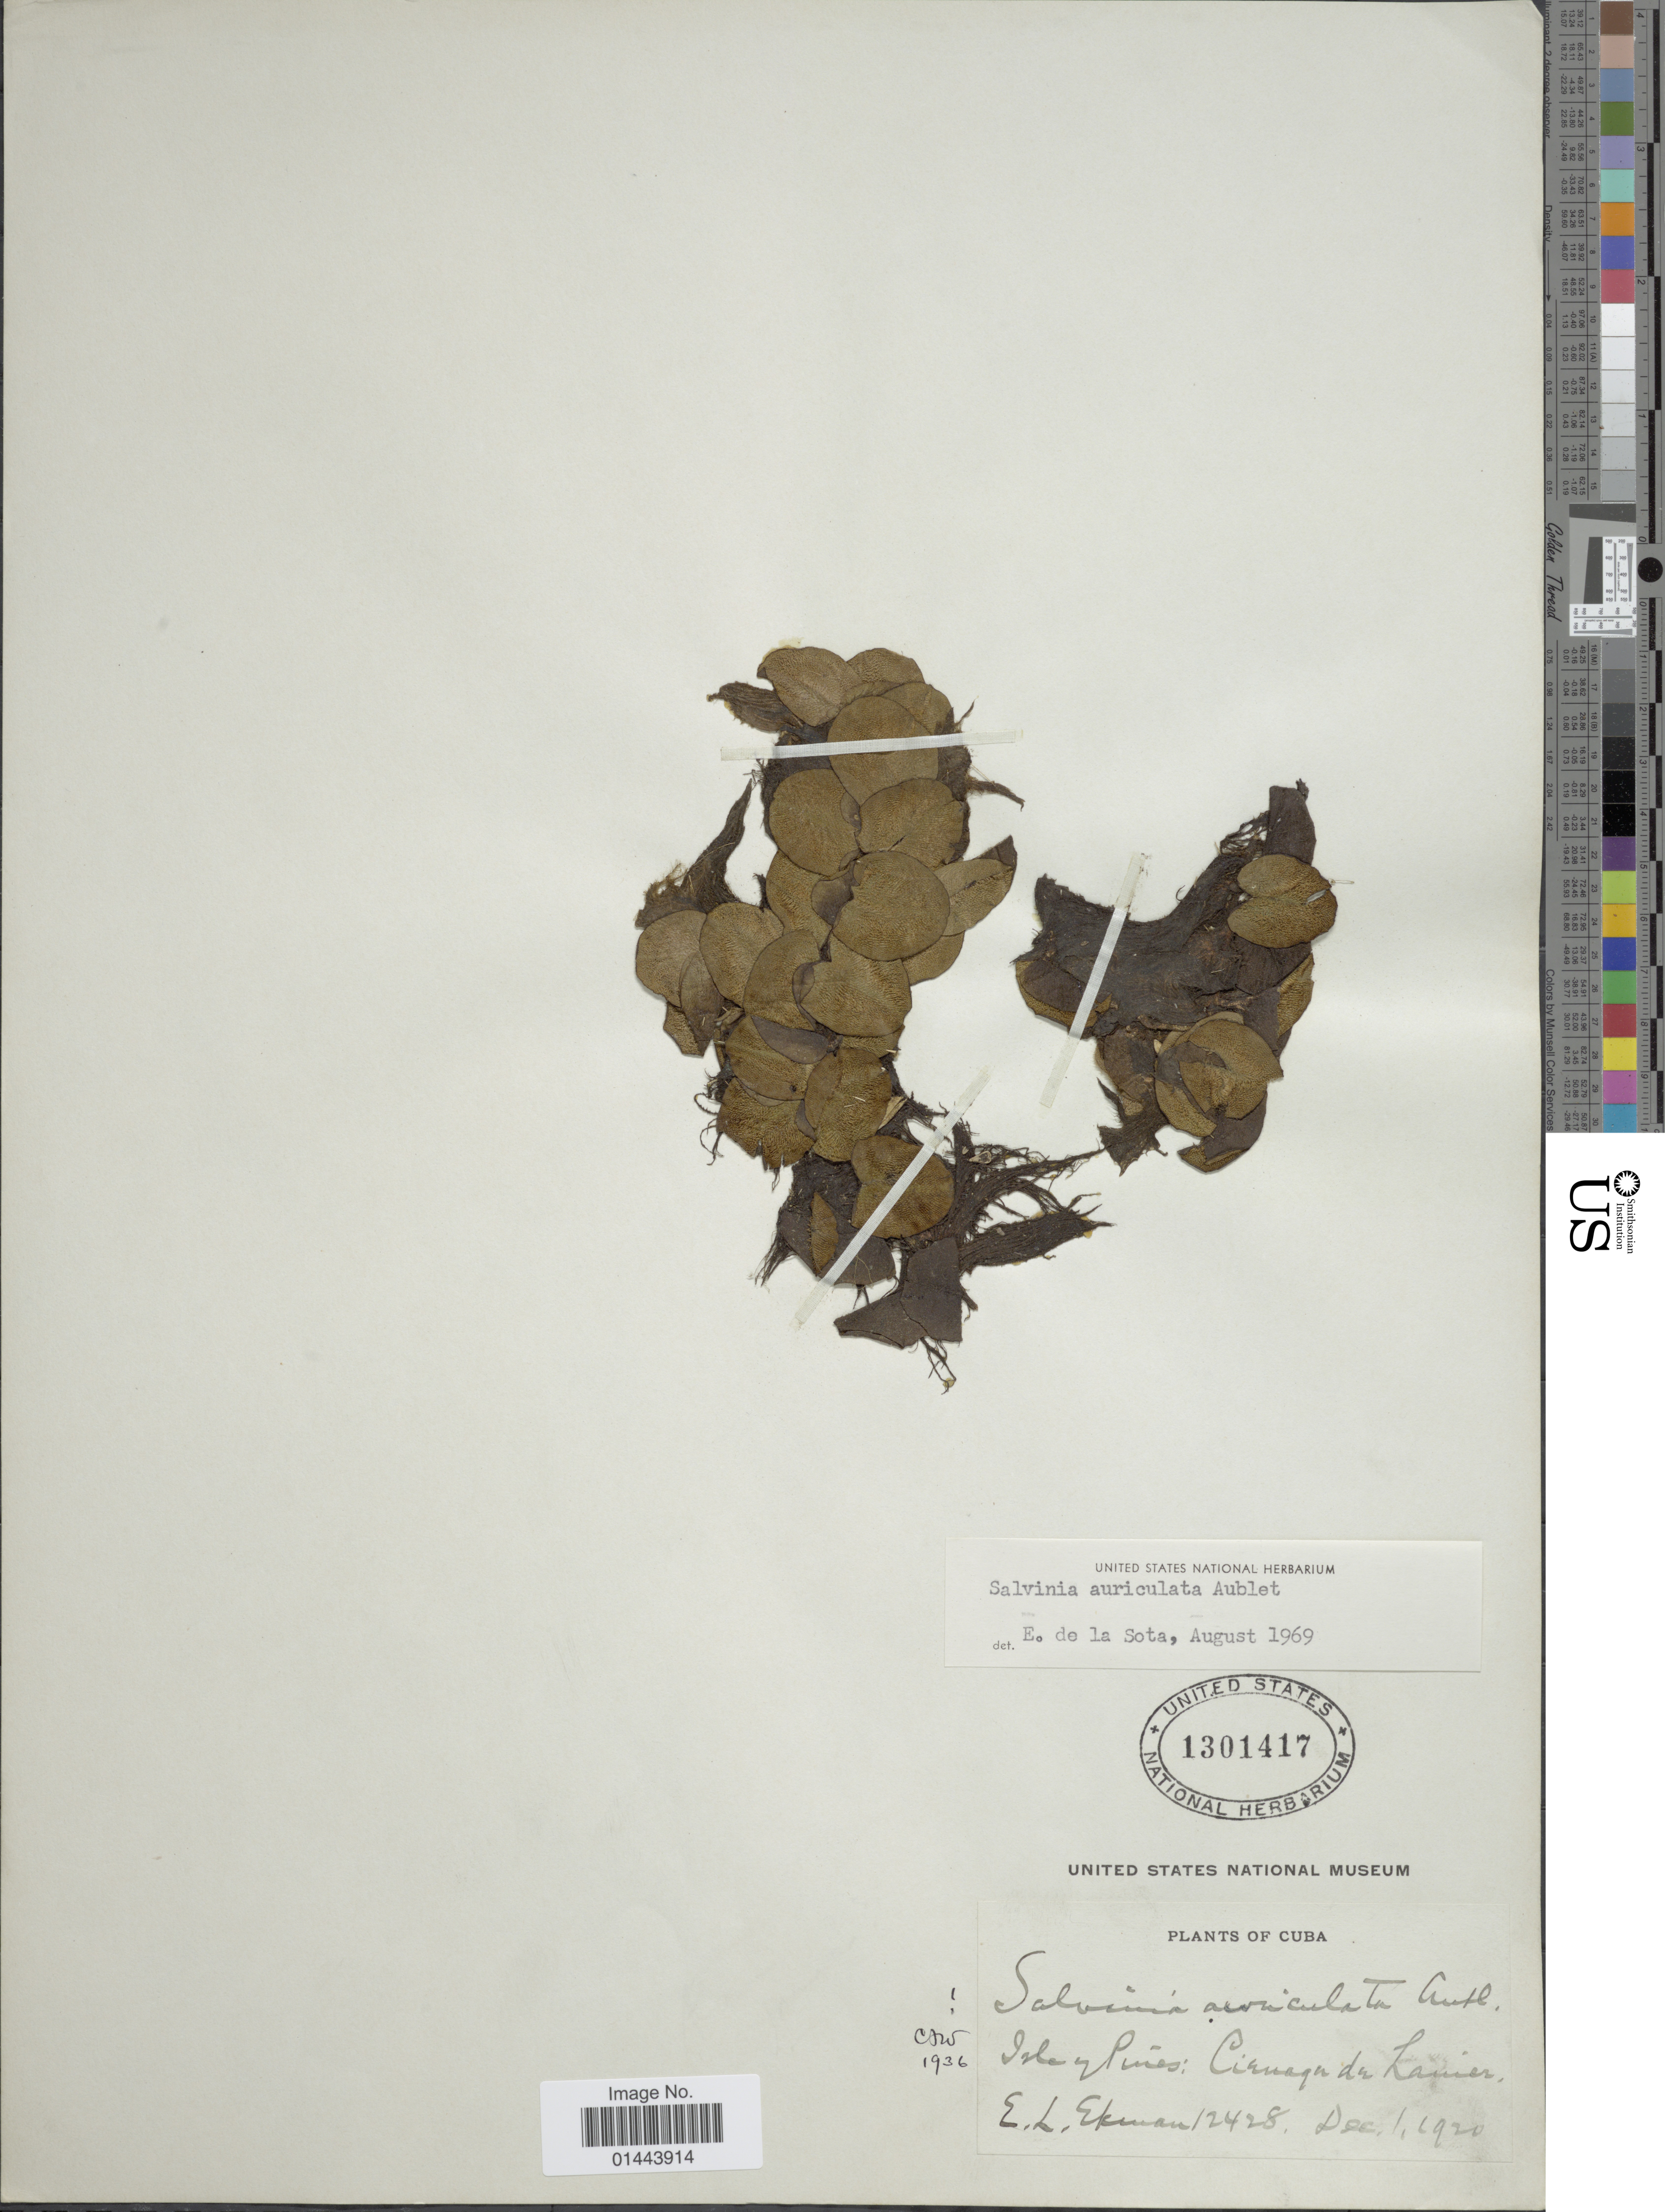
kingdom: Plantae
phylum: Tracheophyta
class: Polypodiopsida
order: Salviniales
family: Salviniaceae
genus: Salvinia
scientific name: Salvinia auriculata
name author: Aubl.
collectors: E. L. Ekman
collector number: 12428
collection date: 1920-12-01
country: Cuba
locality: Isle of Pines: Ciénaga de Lanier.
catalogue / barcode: US 1301417